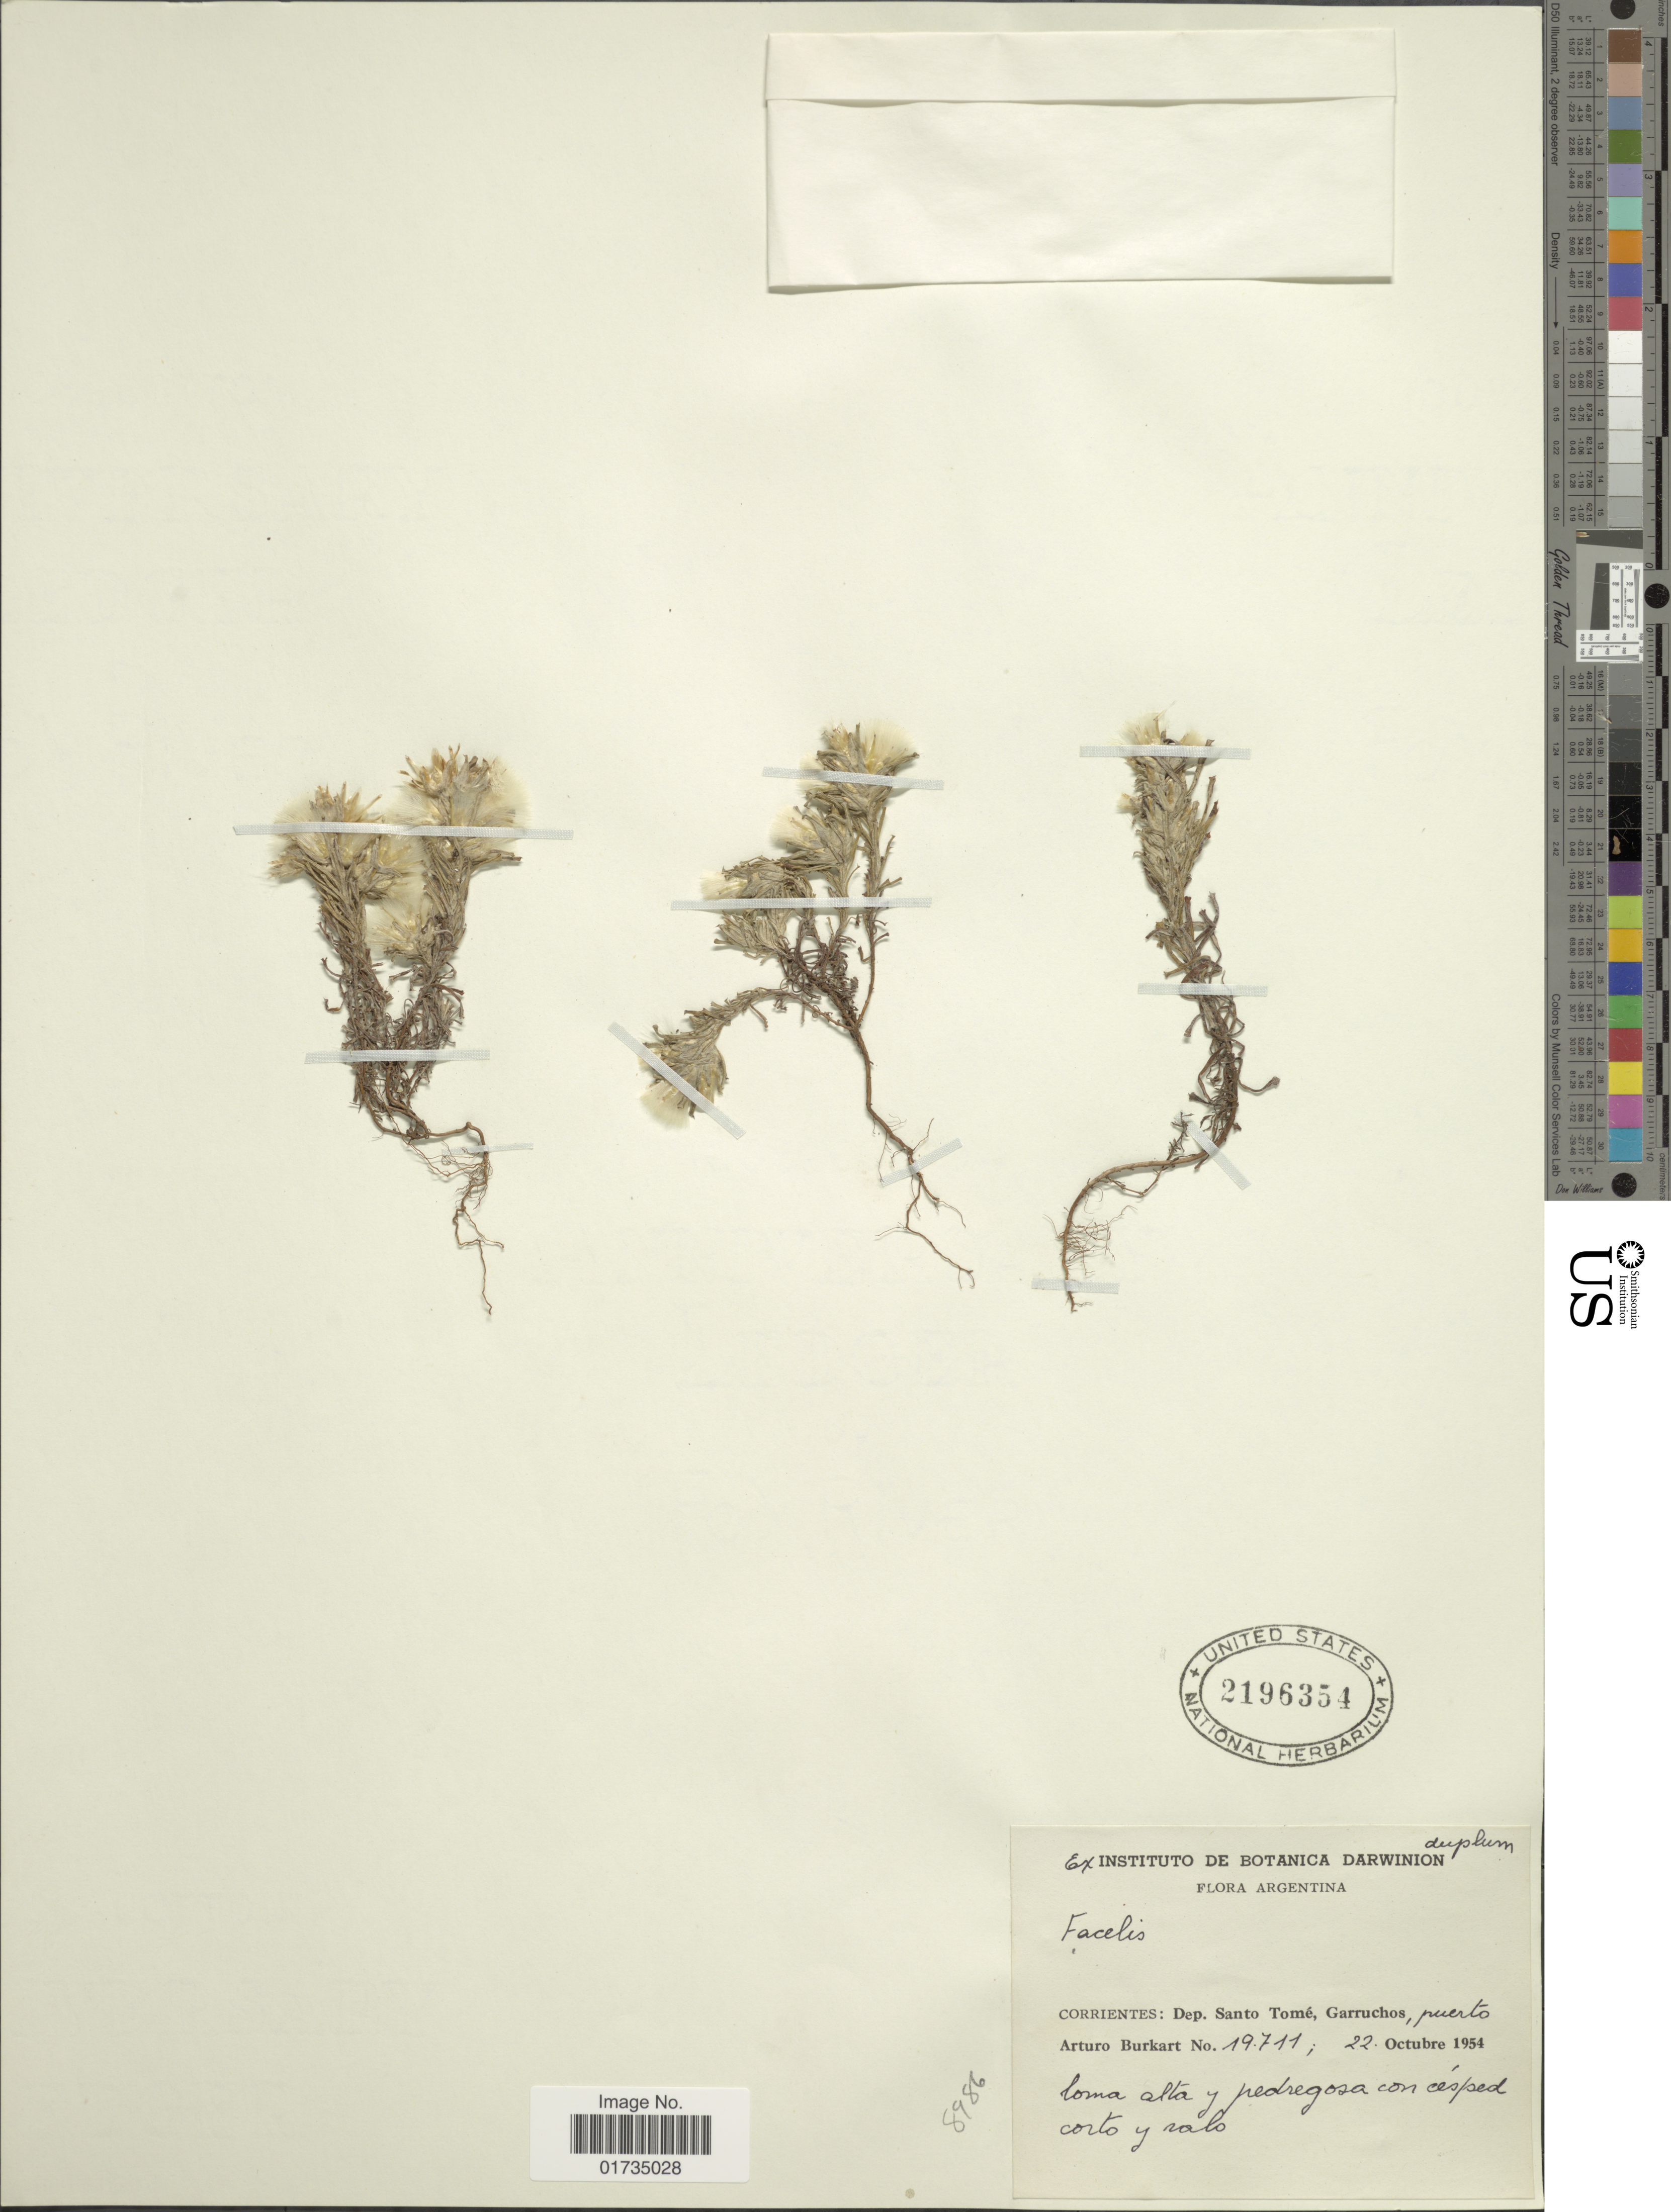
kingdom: Plantae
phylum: Tracheophyta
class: Magnoliopsida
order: Asterales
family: Asteraceae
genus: Facelis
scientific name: Facelis sp.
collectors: A. E. Burkart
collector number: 19711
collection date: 1954-10-22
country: Argentina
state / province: Corrientes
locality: Argentina. Corrientes: Dep. Santo Tome, Garruchos, puerto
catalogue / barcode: US 2196354